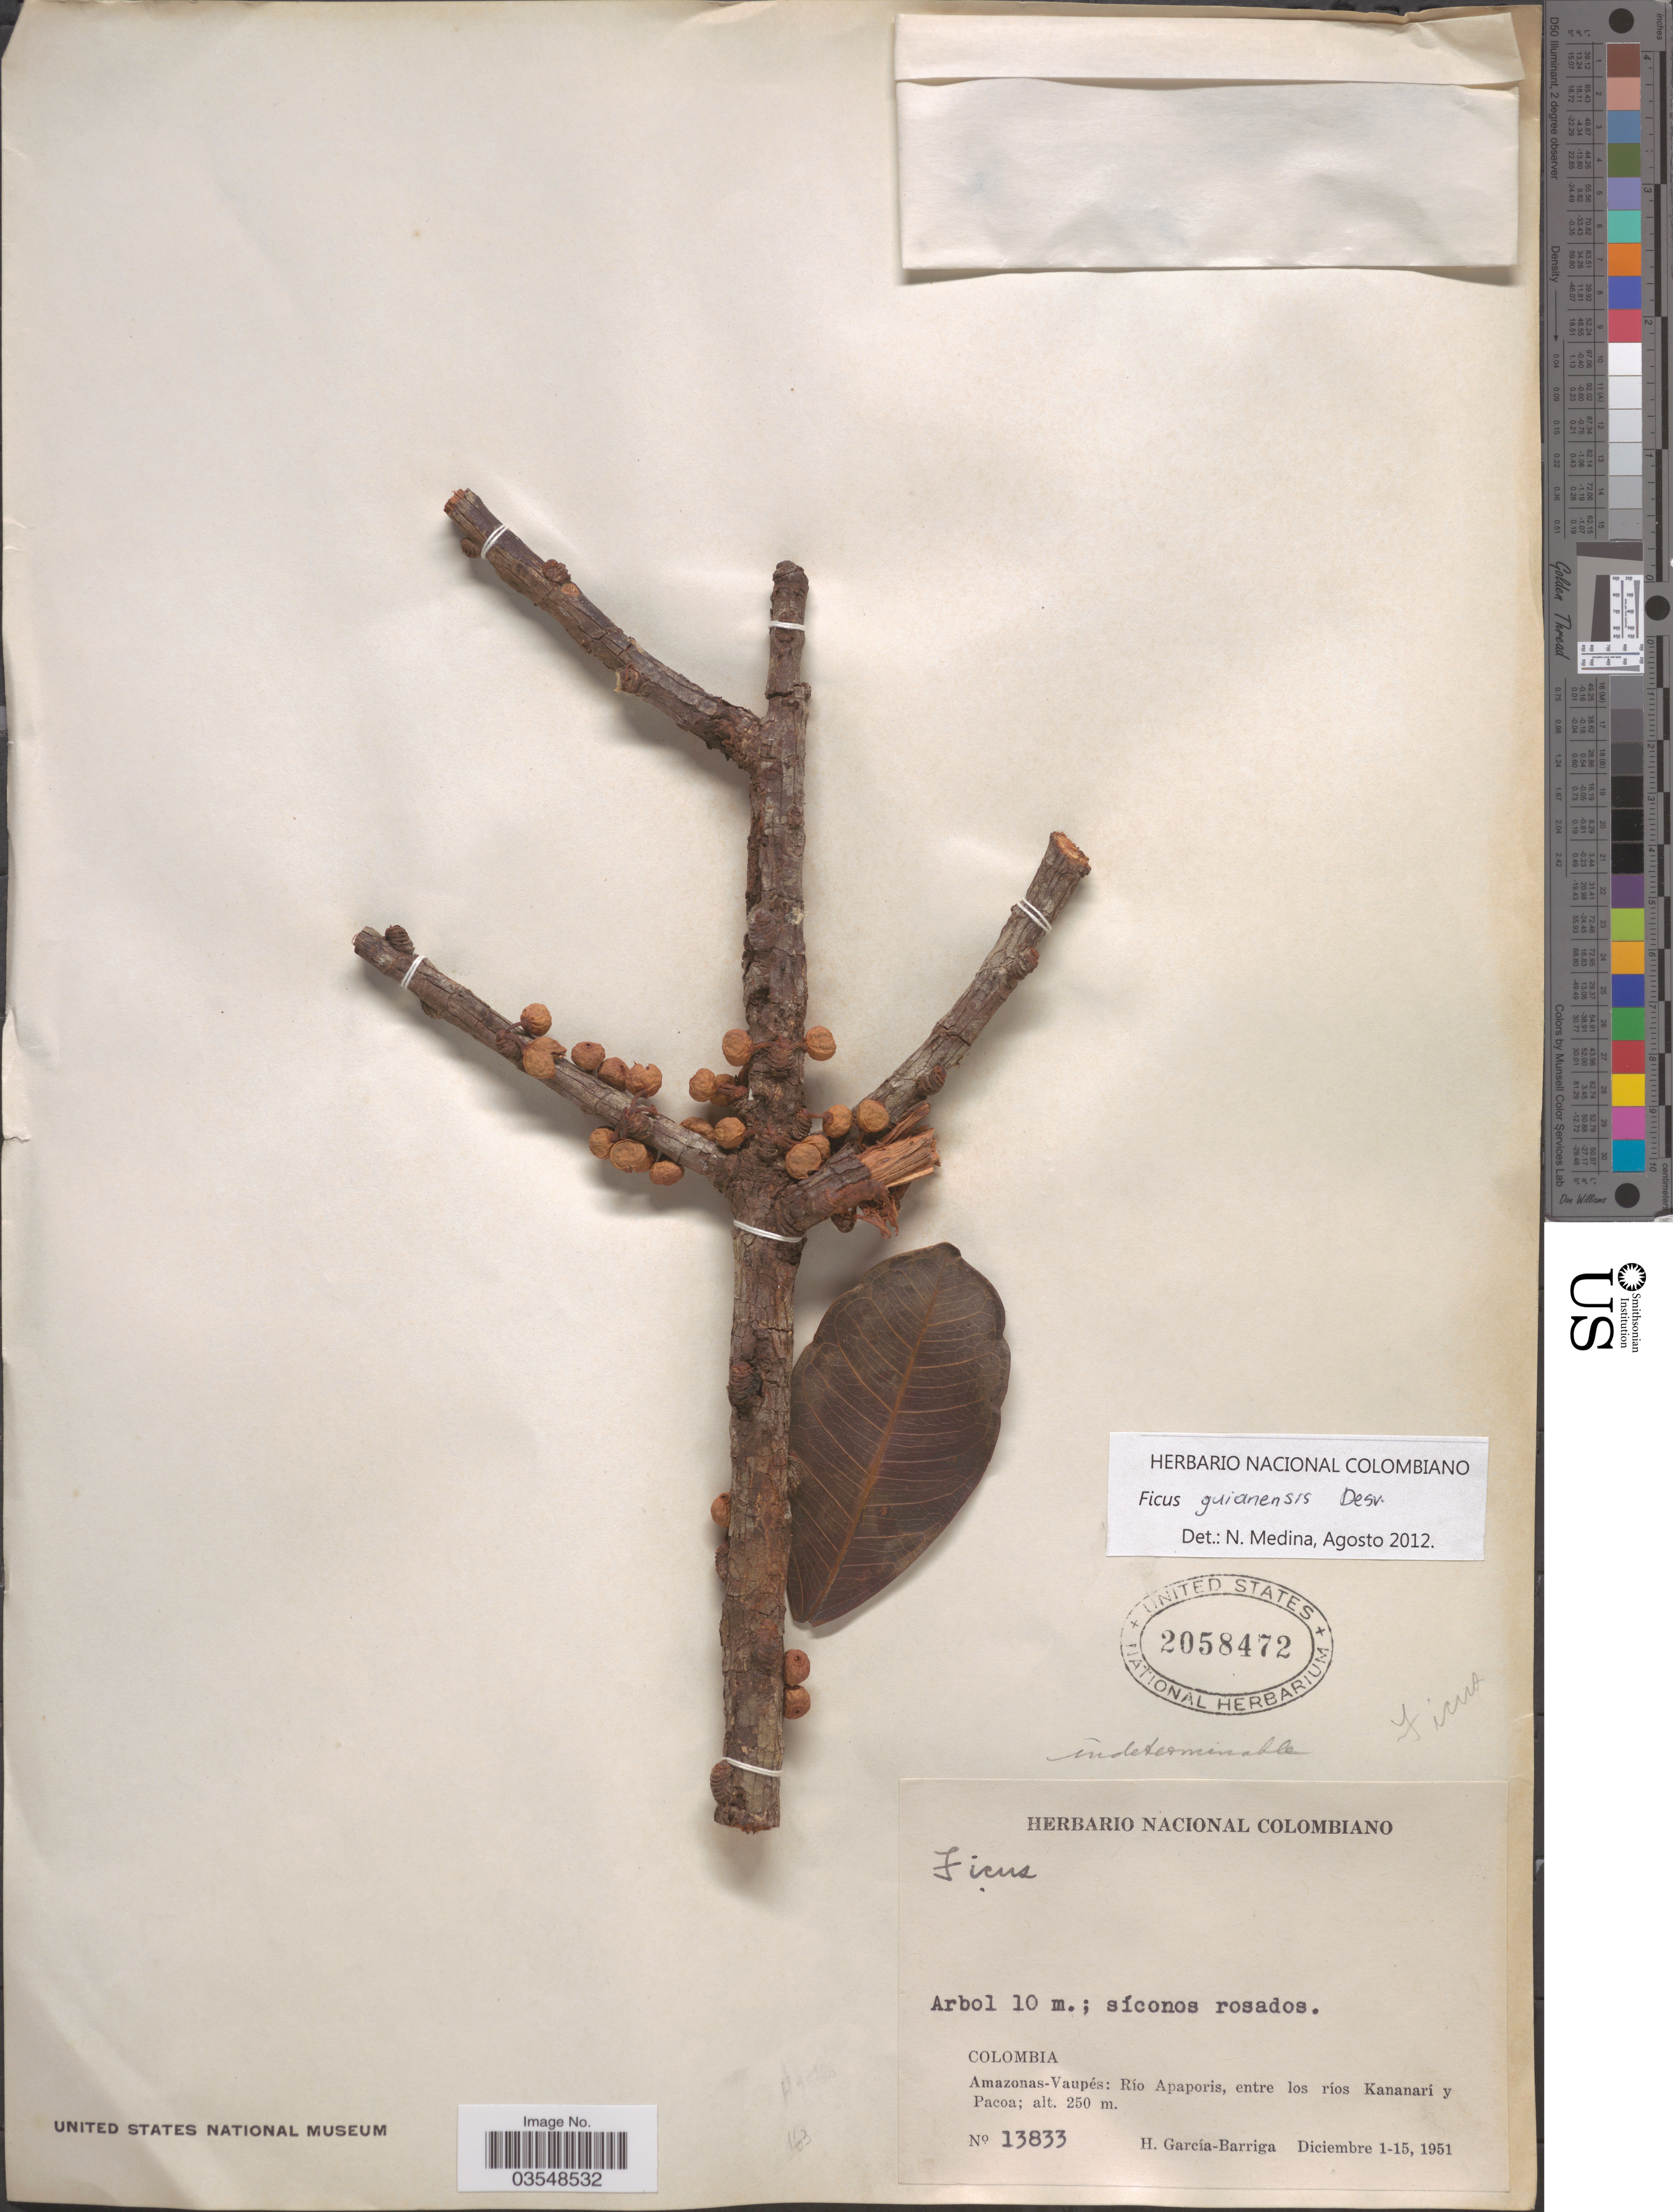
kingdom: Plantae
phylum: Tracheophyta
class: Magnoliopsida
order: Rosales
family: Moraceae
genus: Ficus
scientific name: Ficus guianensis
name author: Desv. ex Ham.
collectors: H. García Barriga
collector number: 13833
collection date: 1951-12-01/1951-12-15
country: Colombia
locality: Amazonas-Vaupés: Río Apaporis, entre los ríos Kananarí y Pacoa.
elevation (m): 250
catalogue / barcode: US 2058472